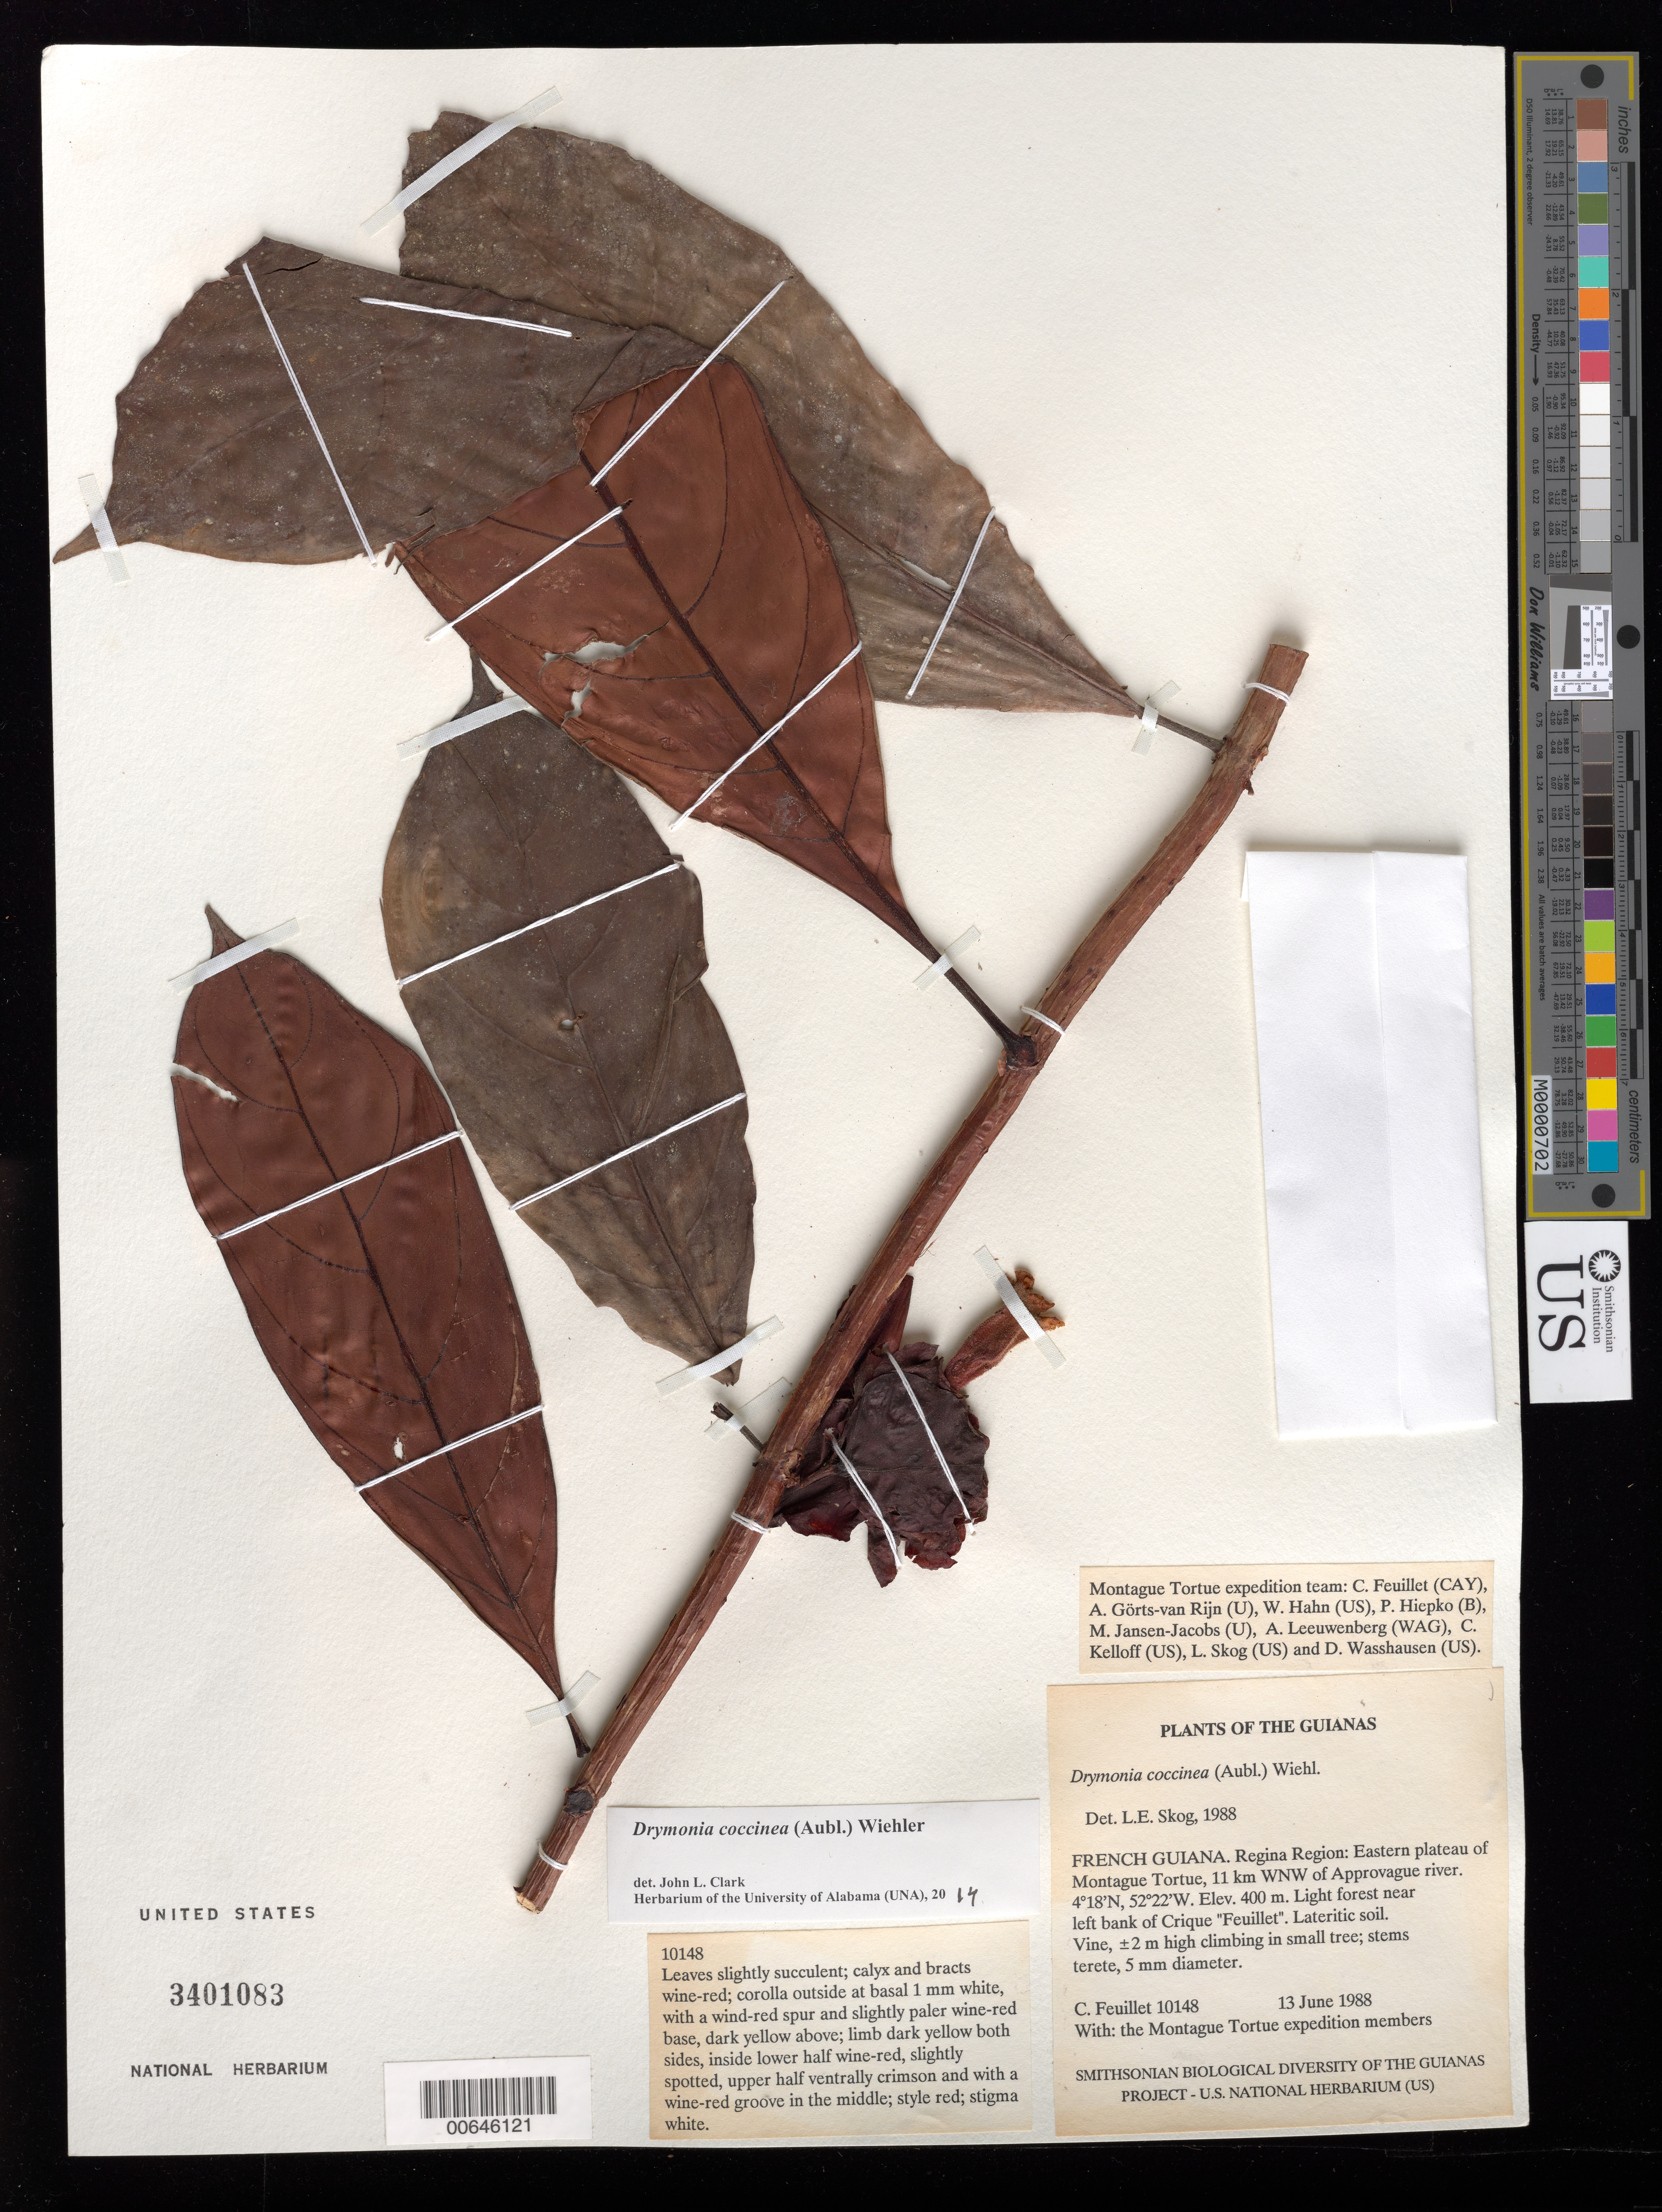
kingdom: Plantae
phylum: Tracheophyta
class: Magnoliopsida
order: Lamiales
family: Gesneriaceae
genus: Drymonia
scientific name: Drymonia coccinea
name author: (Aubl.) Wiehler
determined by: Skog, Laurence E.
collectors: C. Feuillet & Montagne Torte Exped. members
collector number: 10148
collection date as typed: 13 Jun 1988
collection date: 1988-06-13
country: French Guiana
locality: Régina, Mt Tortue, 11 km WNW of Approuague River, light forest near left bank of Crique "Feuillet"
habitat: Light forest, lateritic soil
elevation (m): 400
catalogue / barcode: US 3401083